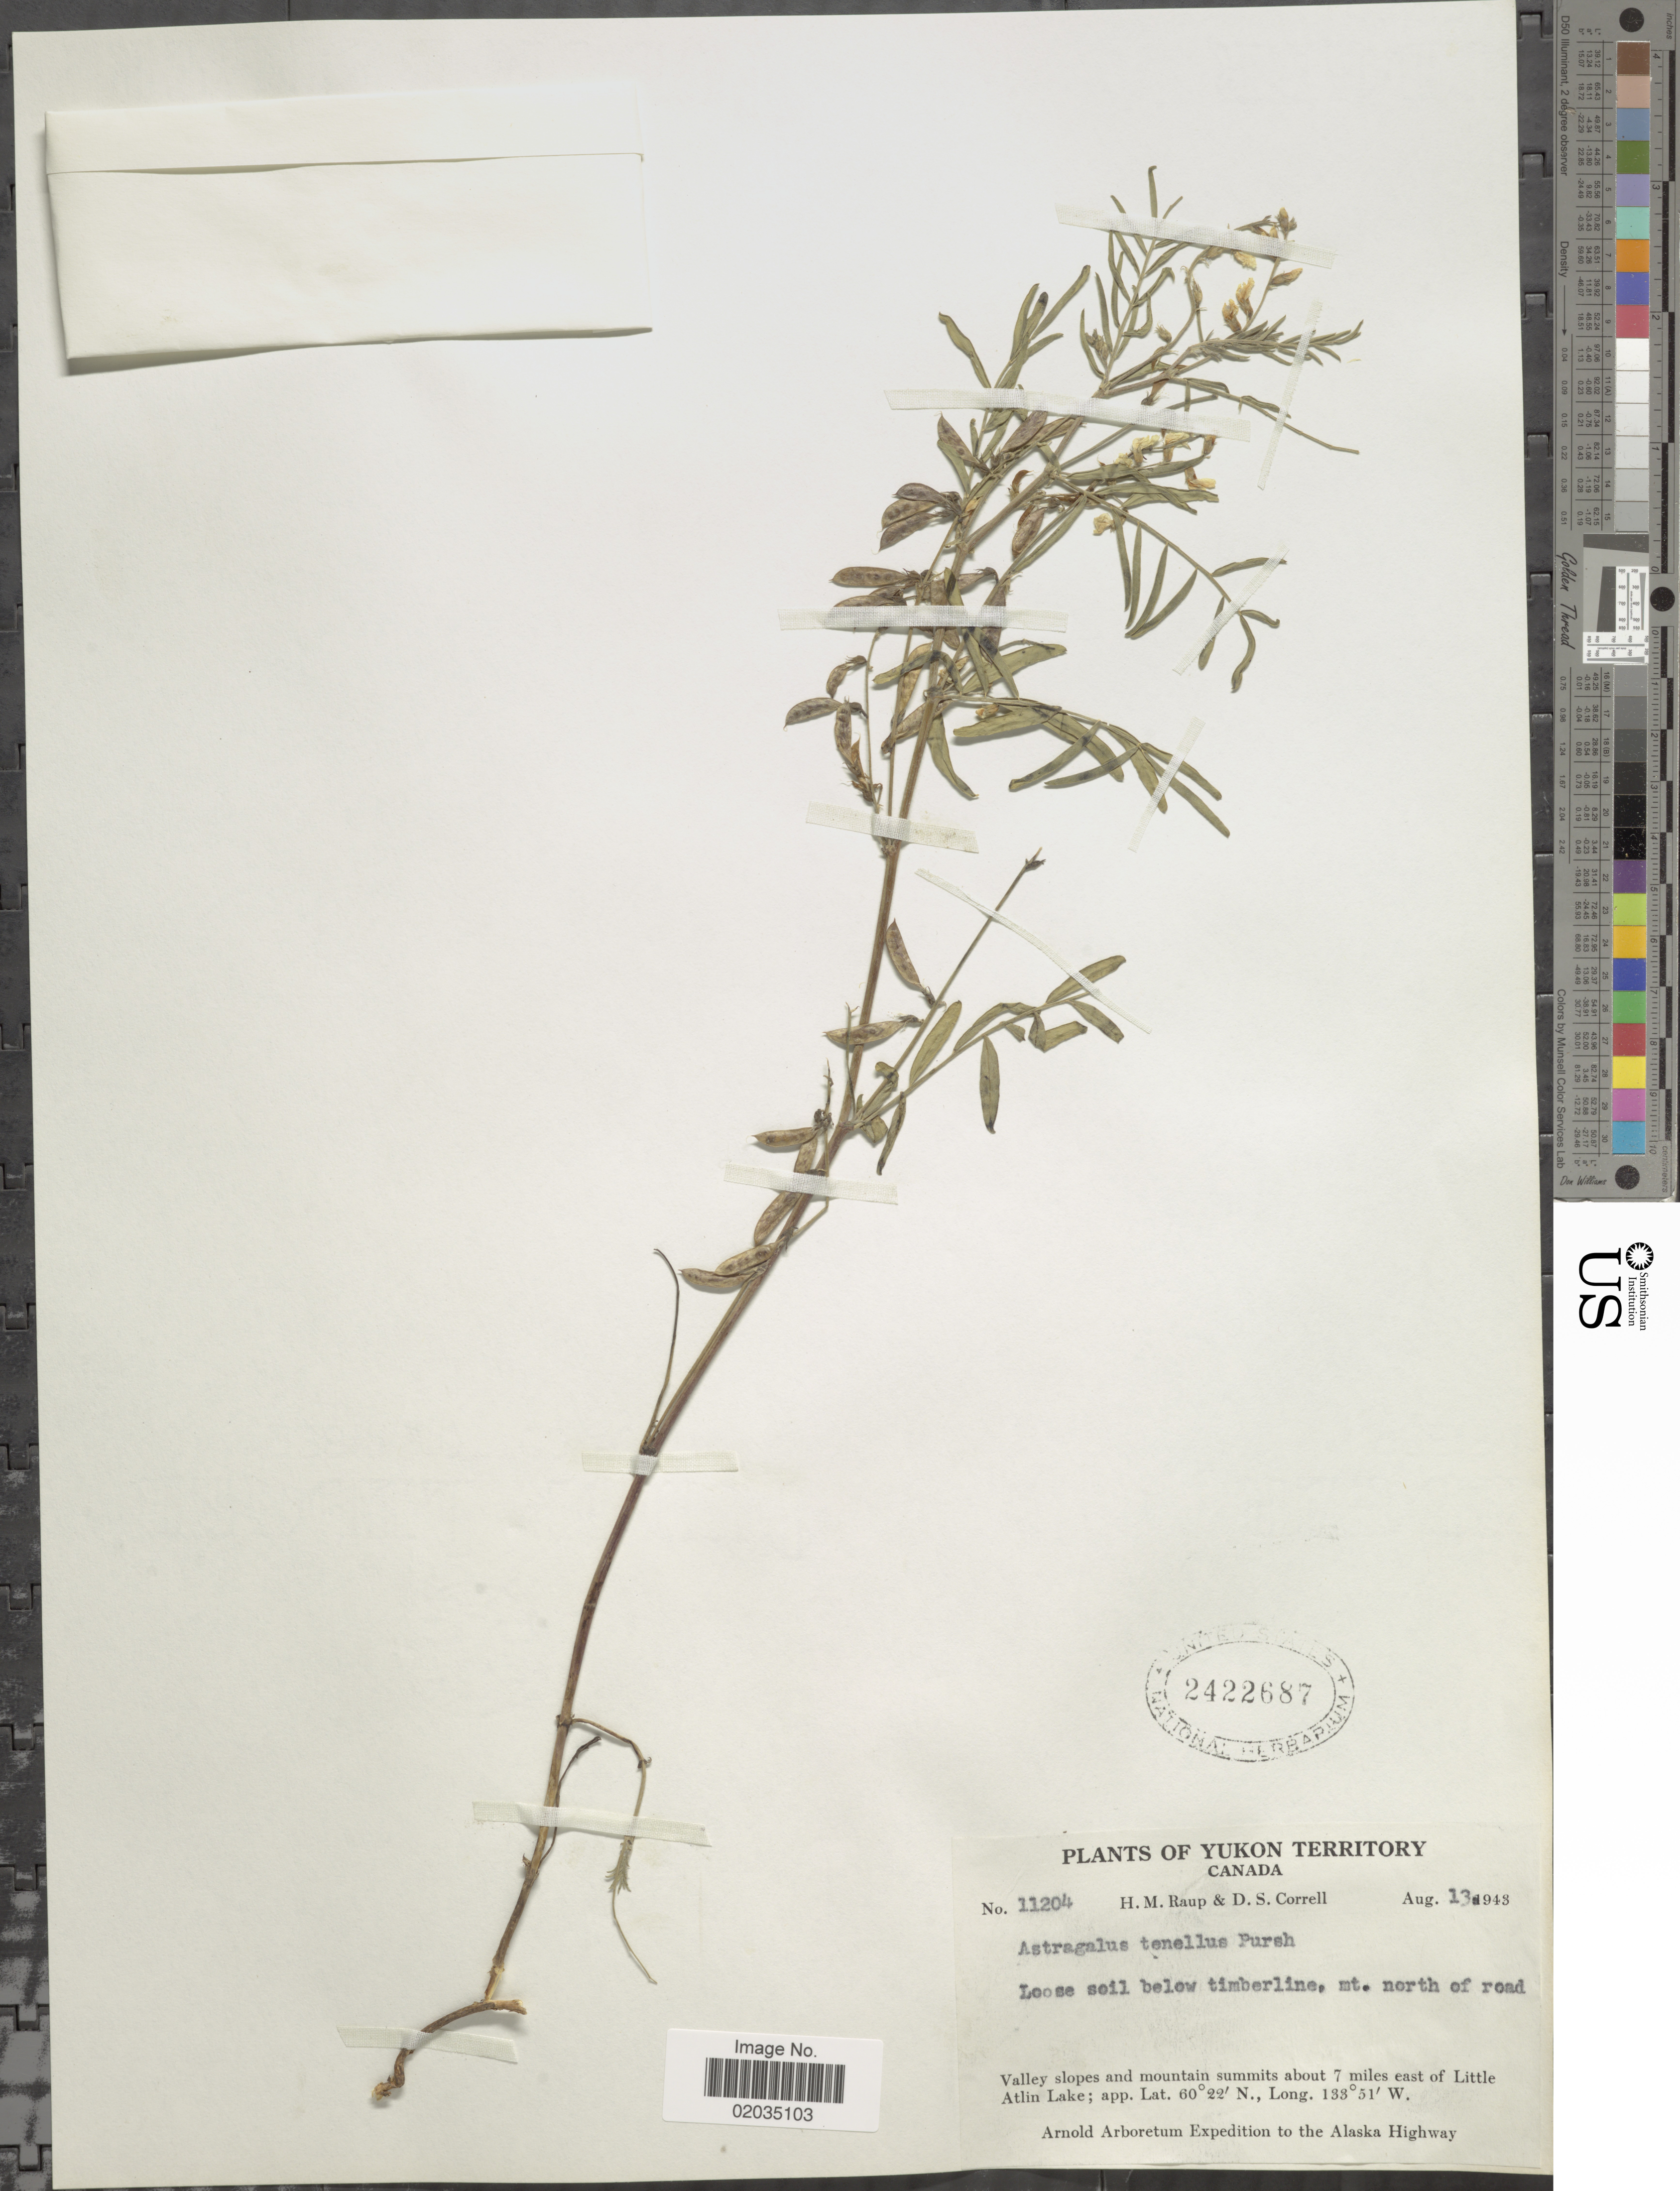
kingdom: Plantae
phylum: Tracheophyta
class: Magnoliopsida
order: Fabales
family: Fabaceae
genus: Astragalus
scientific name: Astragalus tenellus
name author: Pursh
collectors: H. Raup & D. S. Correll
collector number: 11204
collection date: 1943-08-13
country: Canada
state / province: Yukon Territory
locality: Loose soil below timberline, mt. north of road, Valley slopes and mountain summit about 7 miles east of Little Atlin Lake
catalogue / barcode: US 2422687